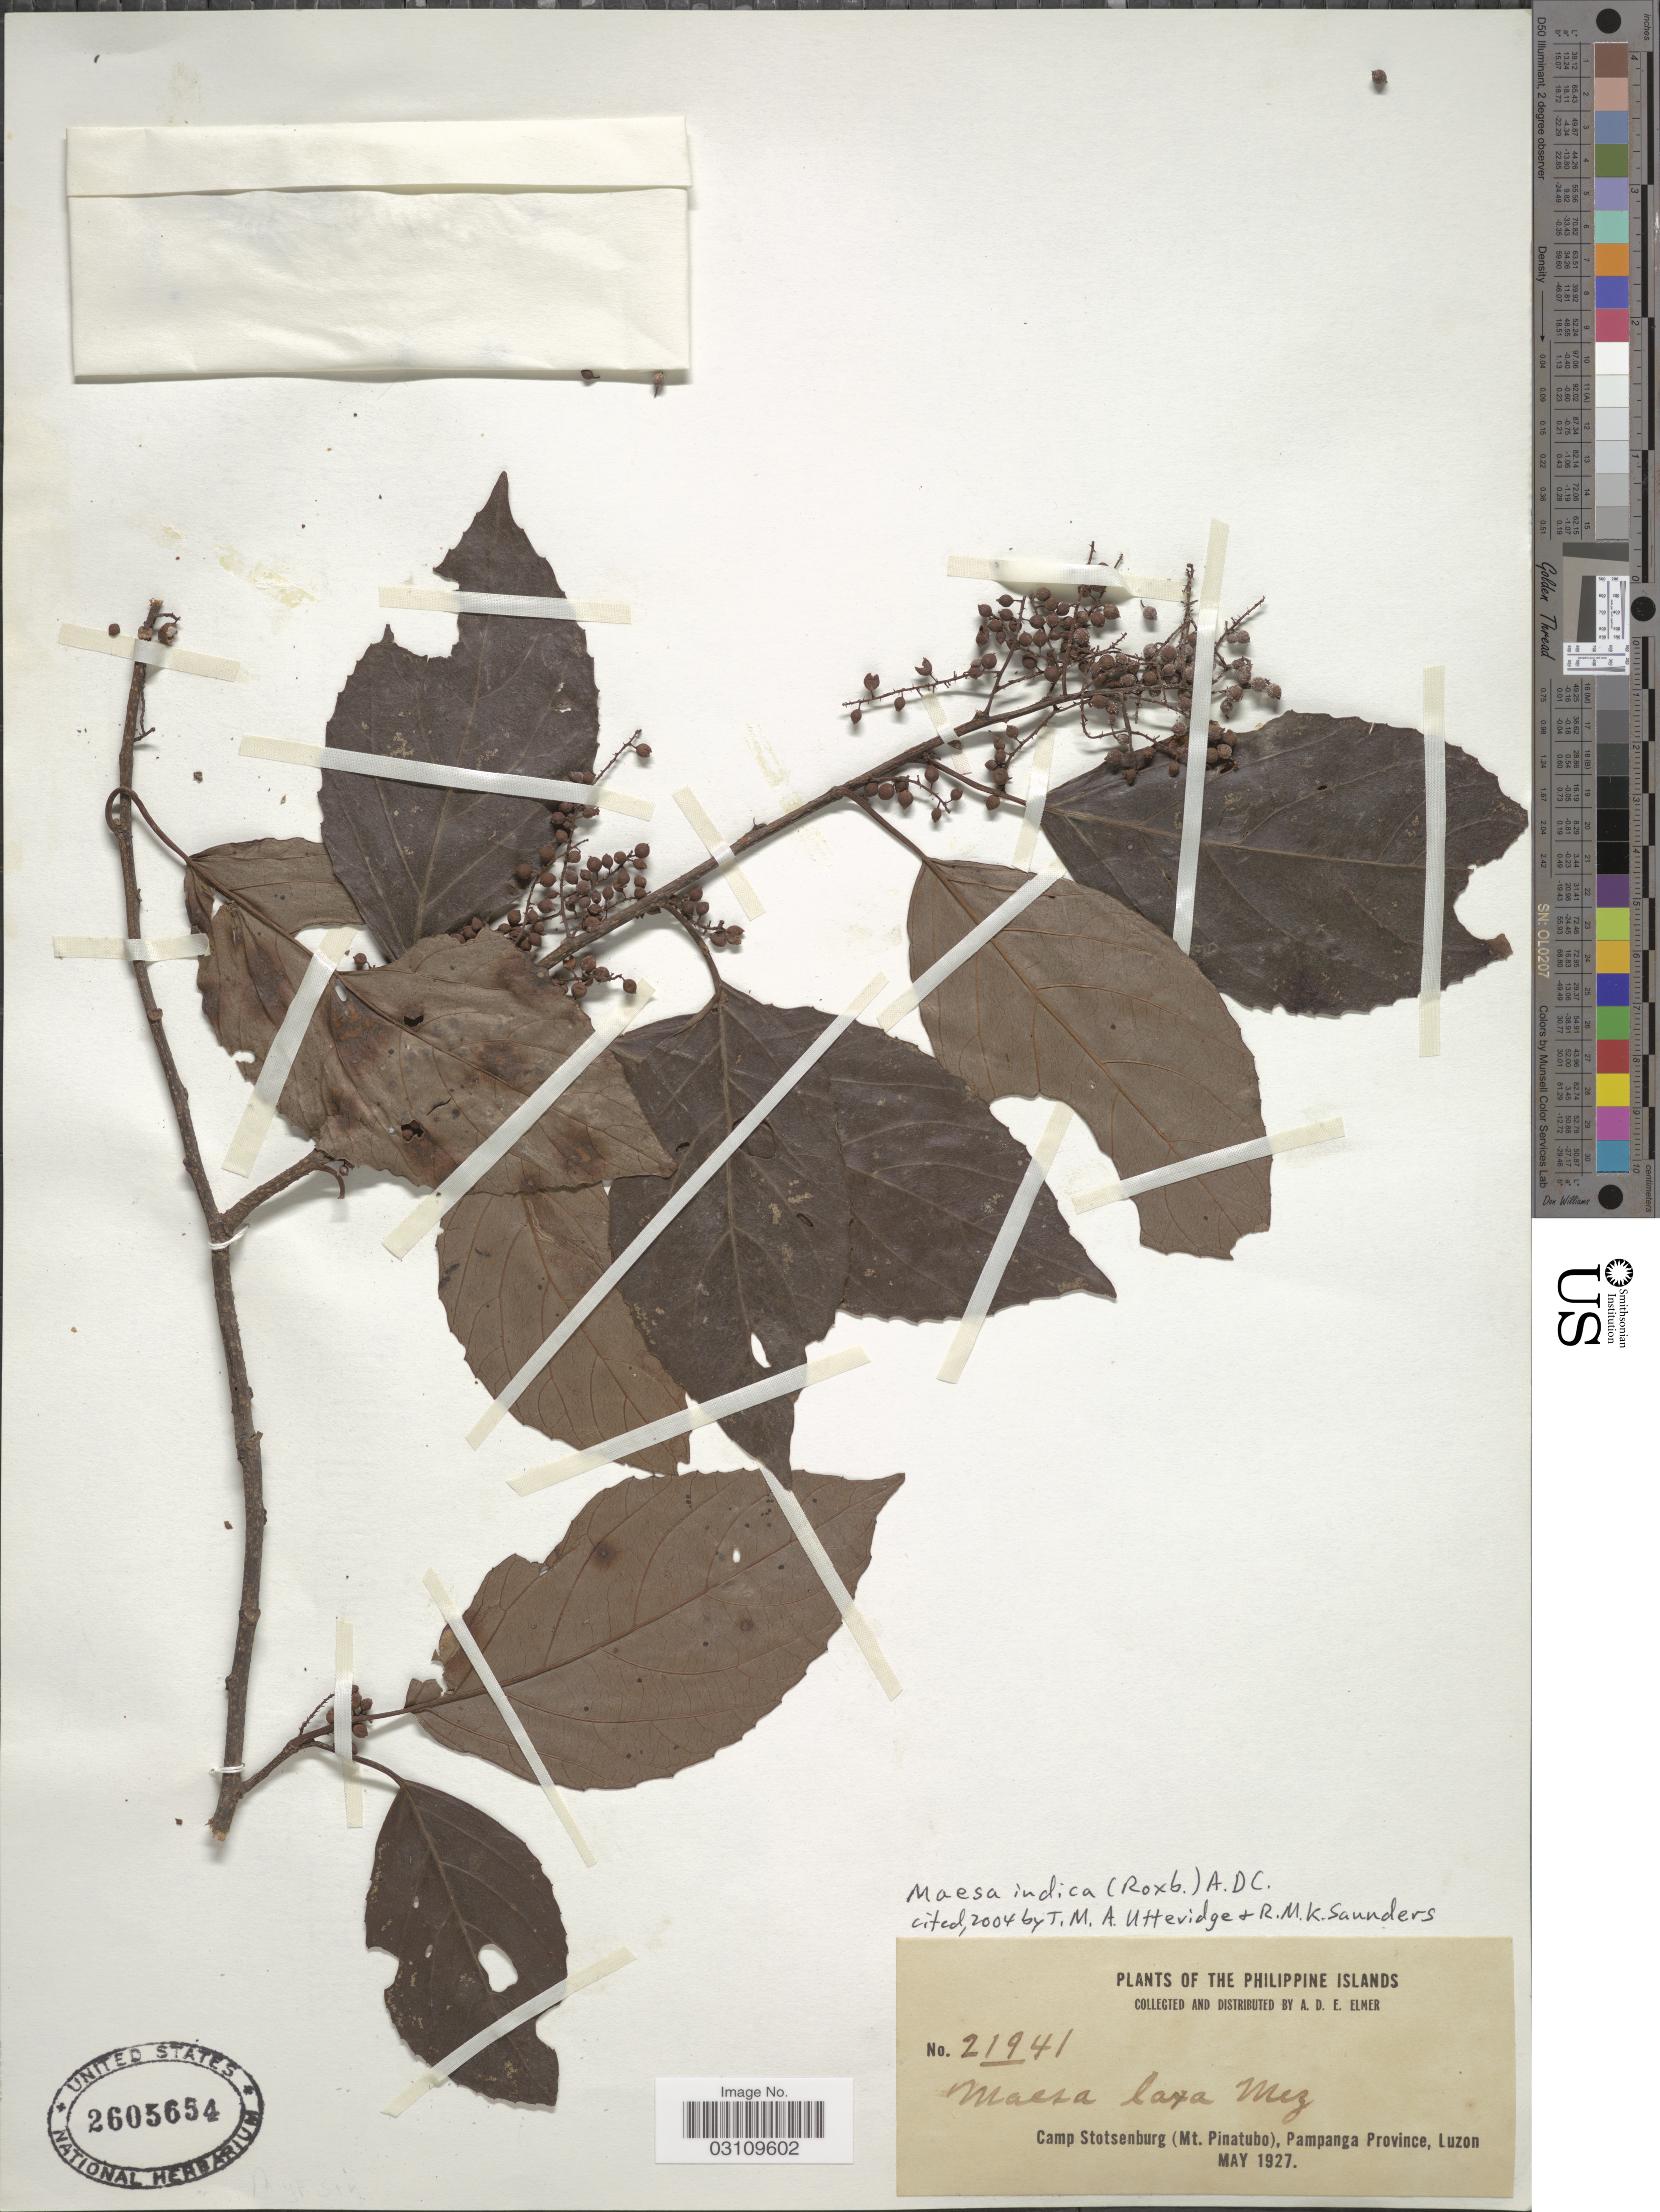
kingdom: Plantae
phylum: Tracheophyta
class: Magnoliopsida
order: Ericales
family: Primulaceae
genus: Maesa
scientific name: Maesa indica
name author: (Roxb.) A. DC.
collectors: A. D. E. Elmer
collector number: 21941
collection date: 1927-05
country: Philippines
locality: Camp Stotsenburg (Mt. Pinatubo), Pampanga Province, Luzon.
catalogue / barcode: US 2605654